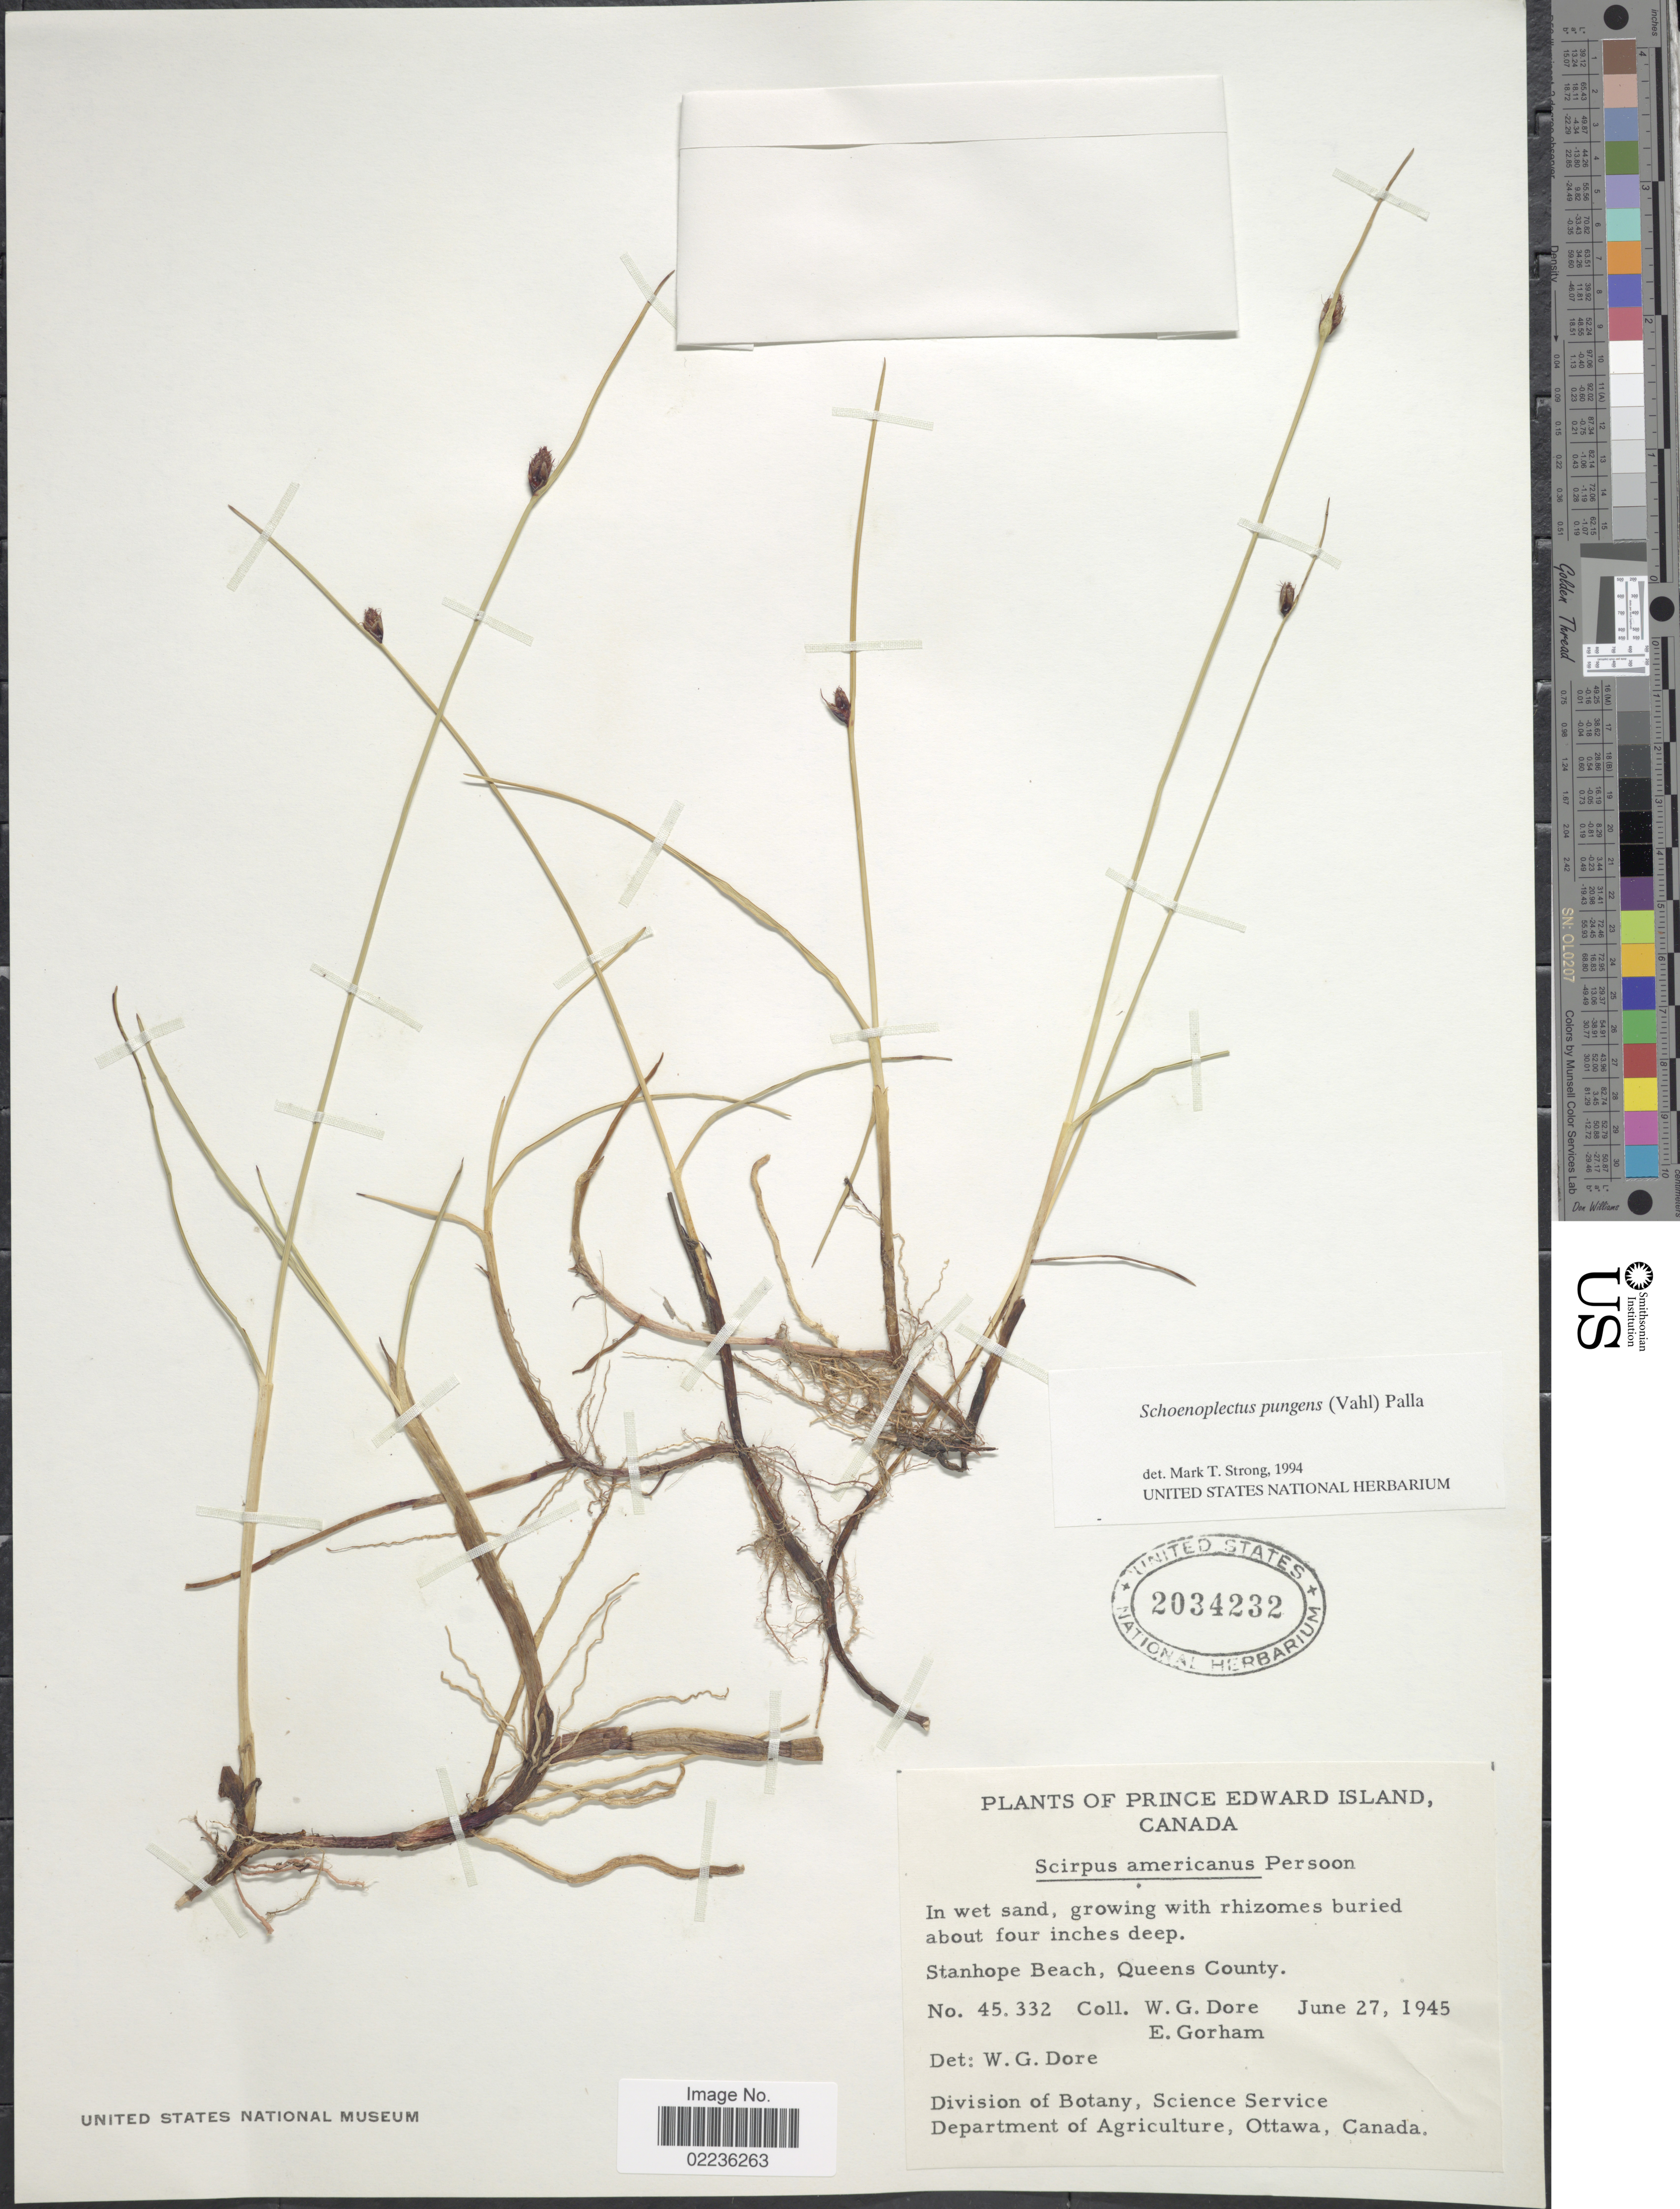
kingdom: Plantae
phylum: Tracheophyta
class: Liliopsida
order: Poales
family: Cyperaceae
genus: Schoenoplectus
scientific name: Schoenoplectus pungens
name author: (Vahl) Palla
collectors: W. Dore & E. Gorham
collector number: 45332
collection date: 1945-06-27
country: Canada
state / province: Prince Edward Island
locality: In wet sand. Stanhope Beach, Queens County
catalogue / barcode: US 2034232